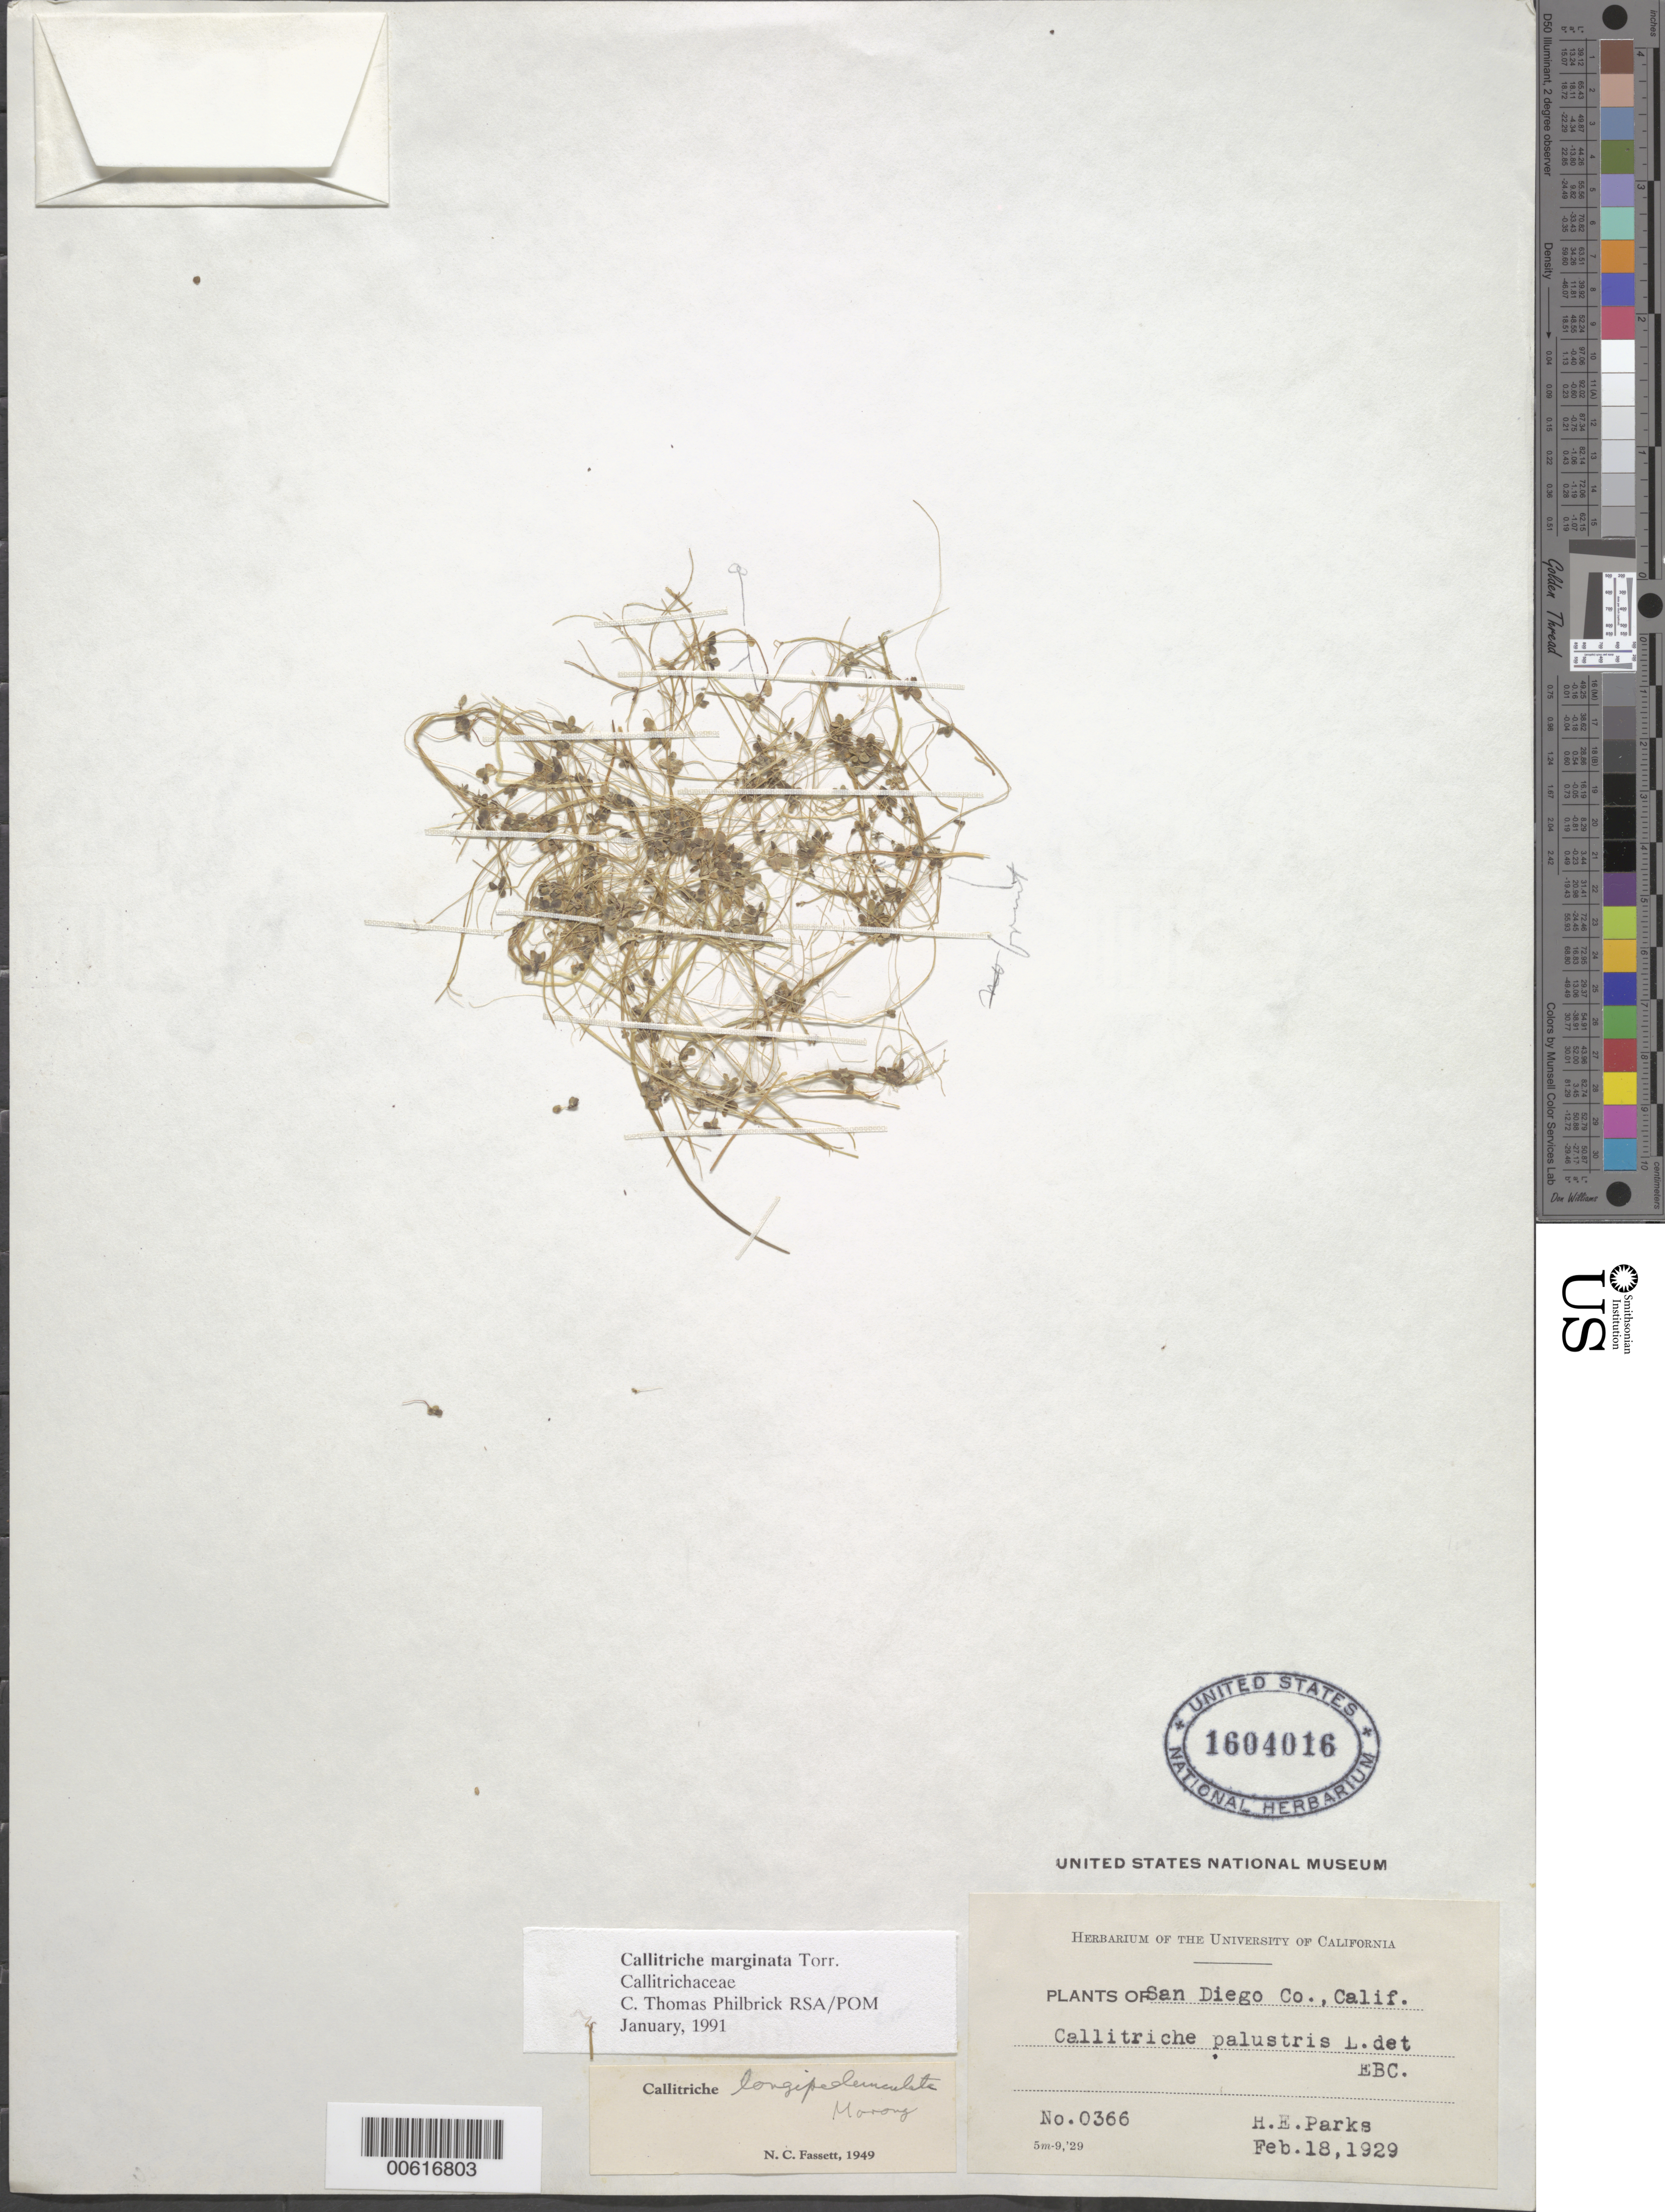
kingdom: Plantae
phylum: Tracheophyta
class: Magnoliopsida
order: Lamiales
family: Plantaginaceae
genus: Callitriche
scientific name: Callitriche marginata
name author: Torr.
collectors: H. E. Parks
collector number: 0366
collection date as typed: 18 Feb 1929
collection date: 1929-02-18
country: United States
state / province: California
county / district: San Diego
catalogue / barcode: US 1604016